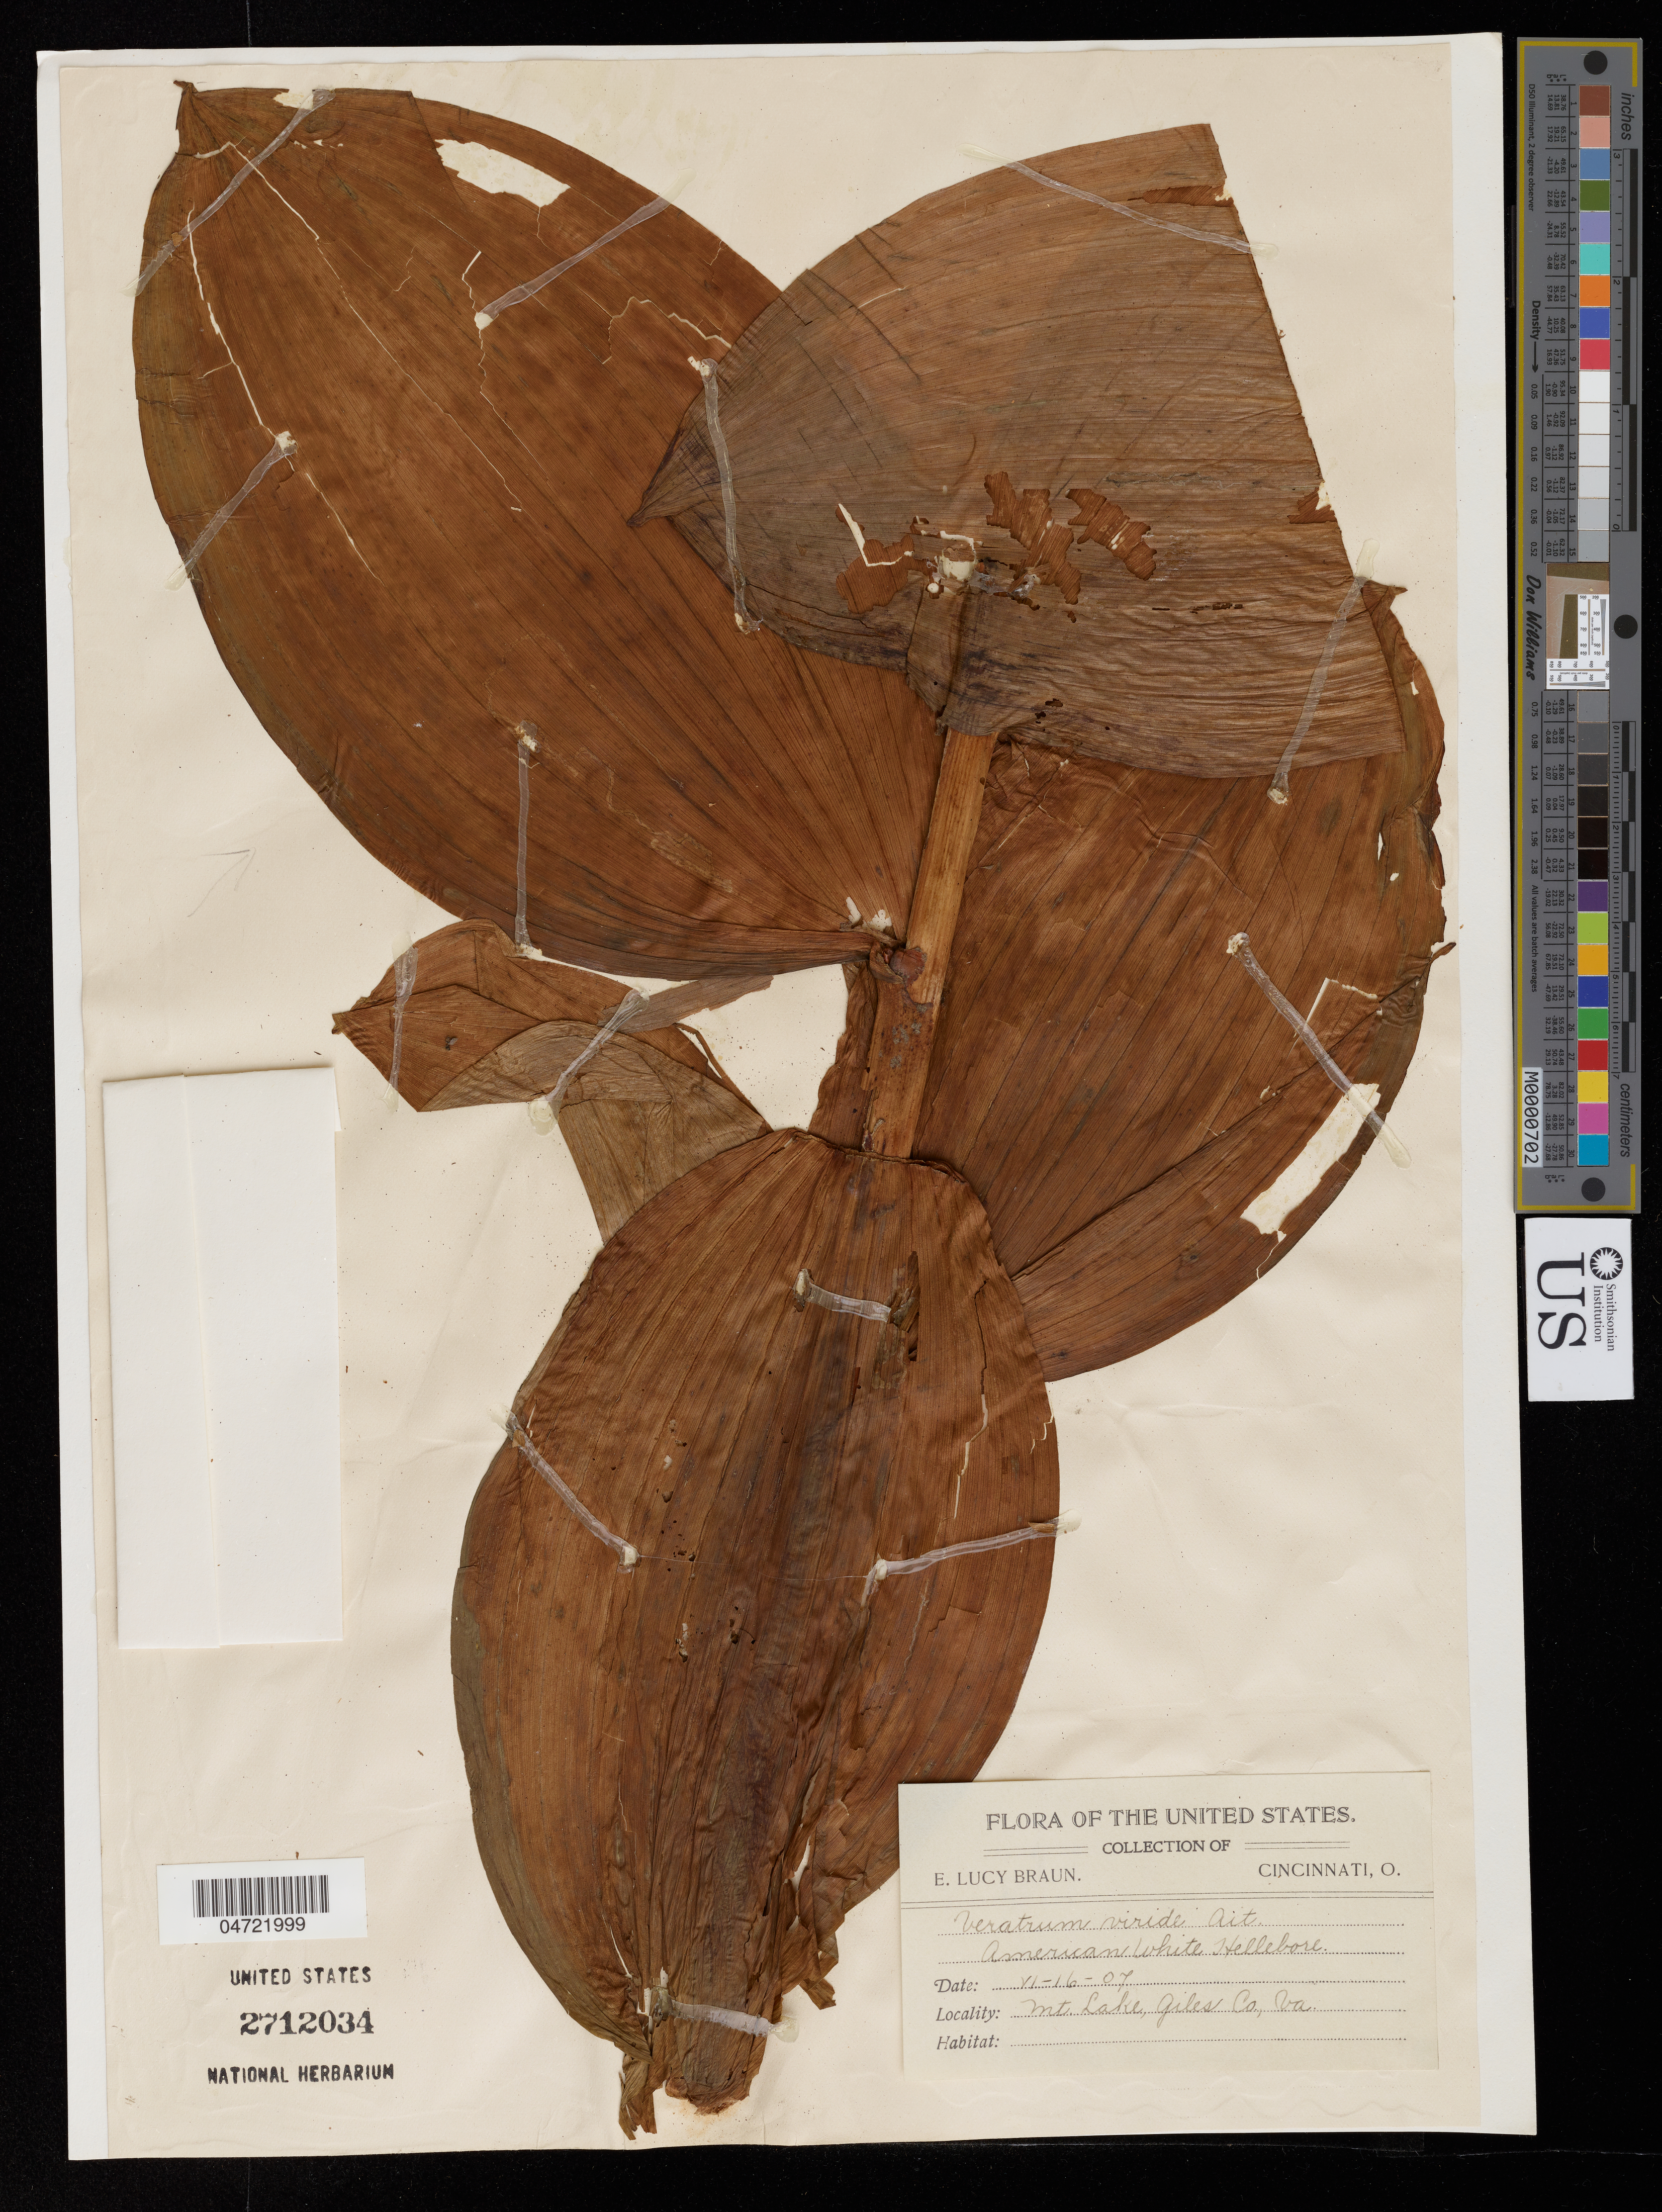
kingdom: Plantae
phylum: Tracheophyta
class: Liliopsida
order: Liliales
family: Melanthiaceae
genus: Veratrum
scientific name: Veratrum viride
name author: Aiton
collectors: E. L. Braun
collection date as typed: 16 Jun 1907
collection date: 1907-06-16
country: United States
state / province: Virginia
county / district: Giles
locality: Mt. Lake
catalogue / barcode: US 2712034